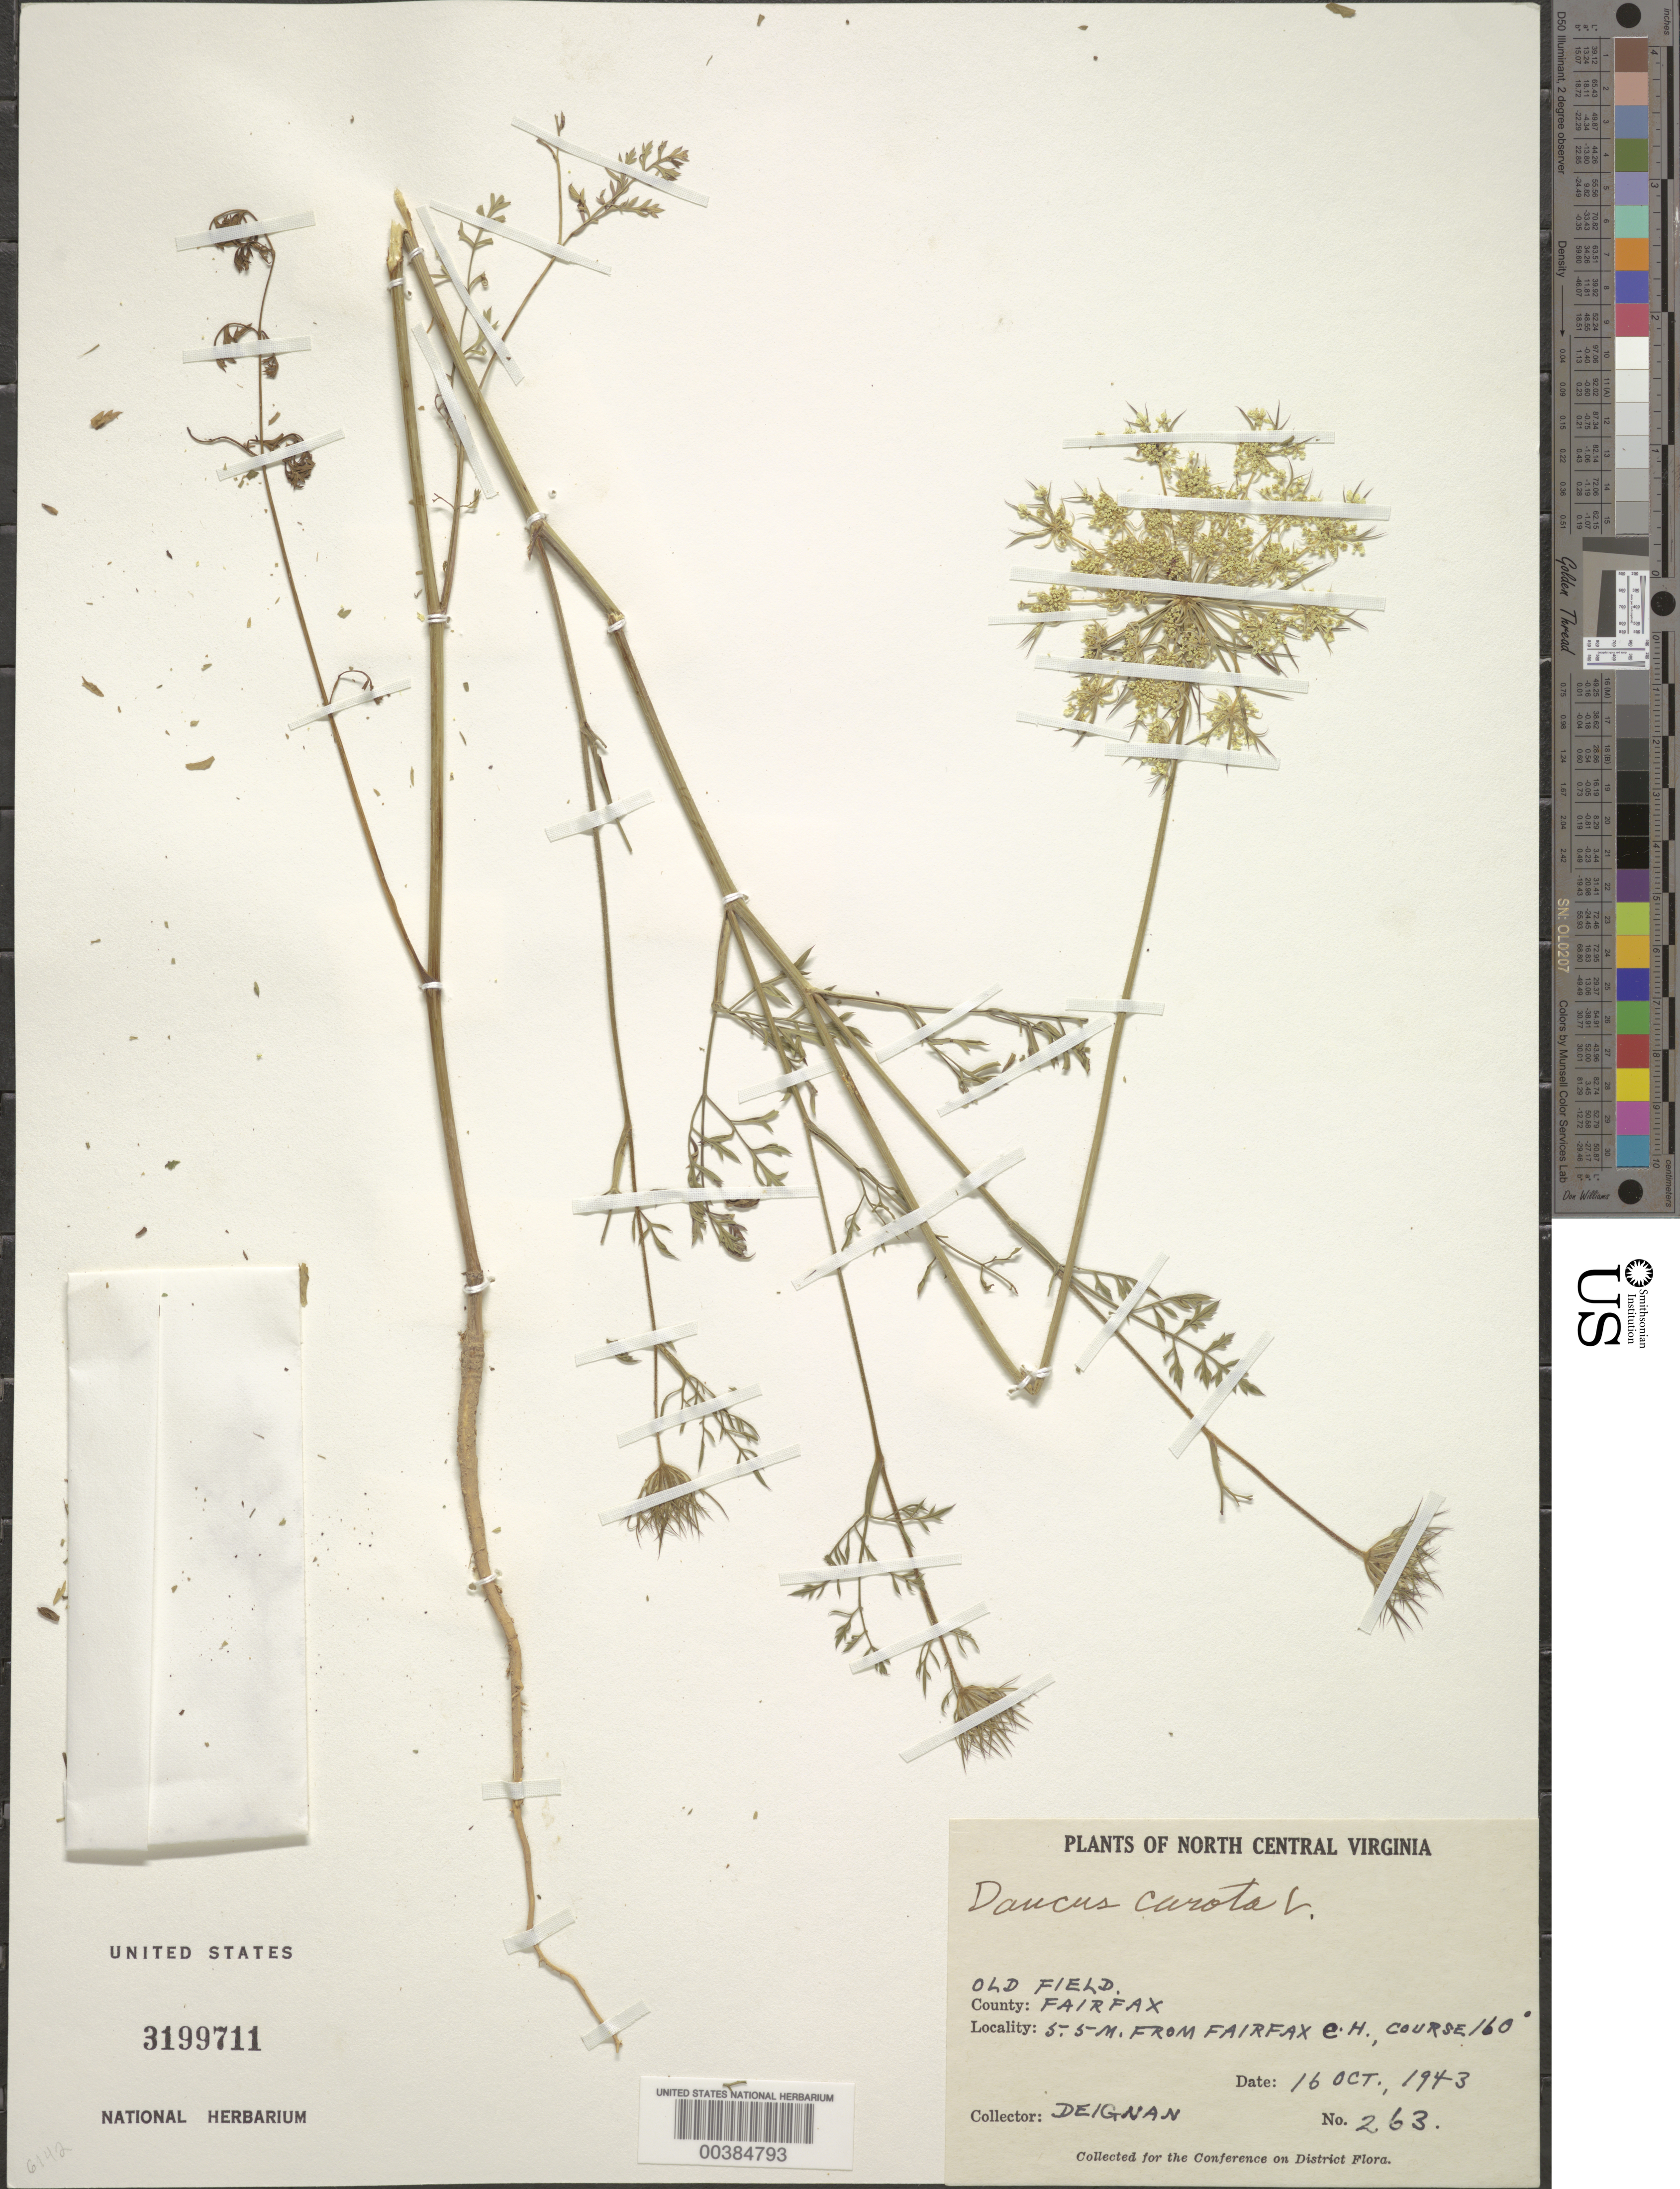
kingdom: Plantae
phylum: Tracheophyta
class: Magnoliopsida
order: Apiales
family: Apiaceae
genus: Daucus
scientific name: Daucus carota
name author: L.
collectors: H. Deignan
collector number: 263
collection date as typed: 16 Oct 1943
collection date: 1943-10-16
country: United States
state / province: Virginia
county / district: Fairfax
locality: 5.5 M from Fairfax County Court House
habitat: Old field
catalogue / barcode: US 3199711